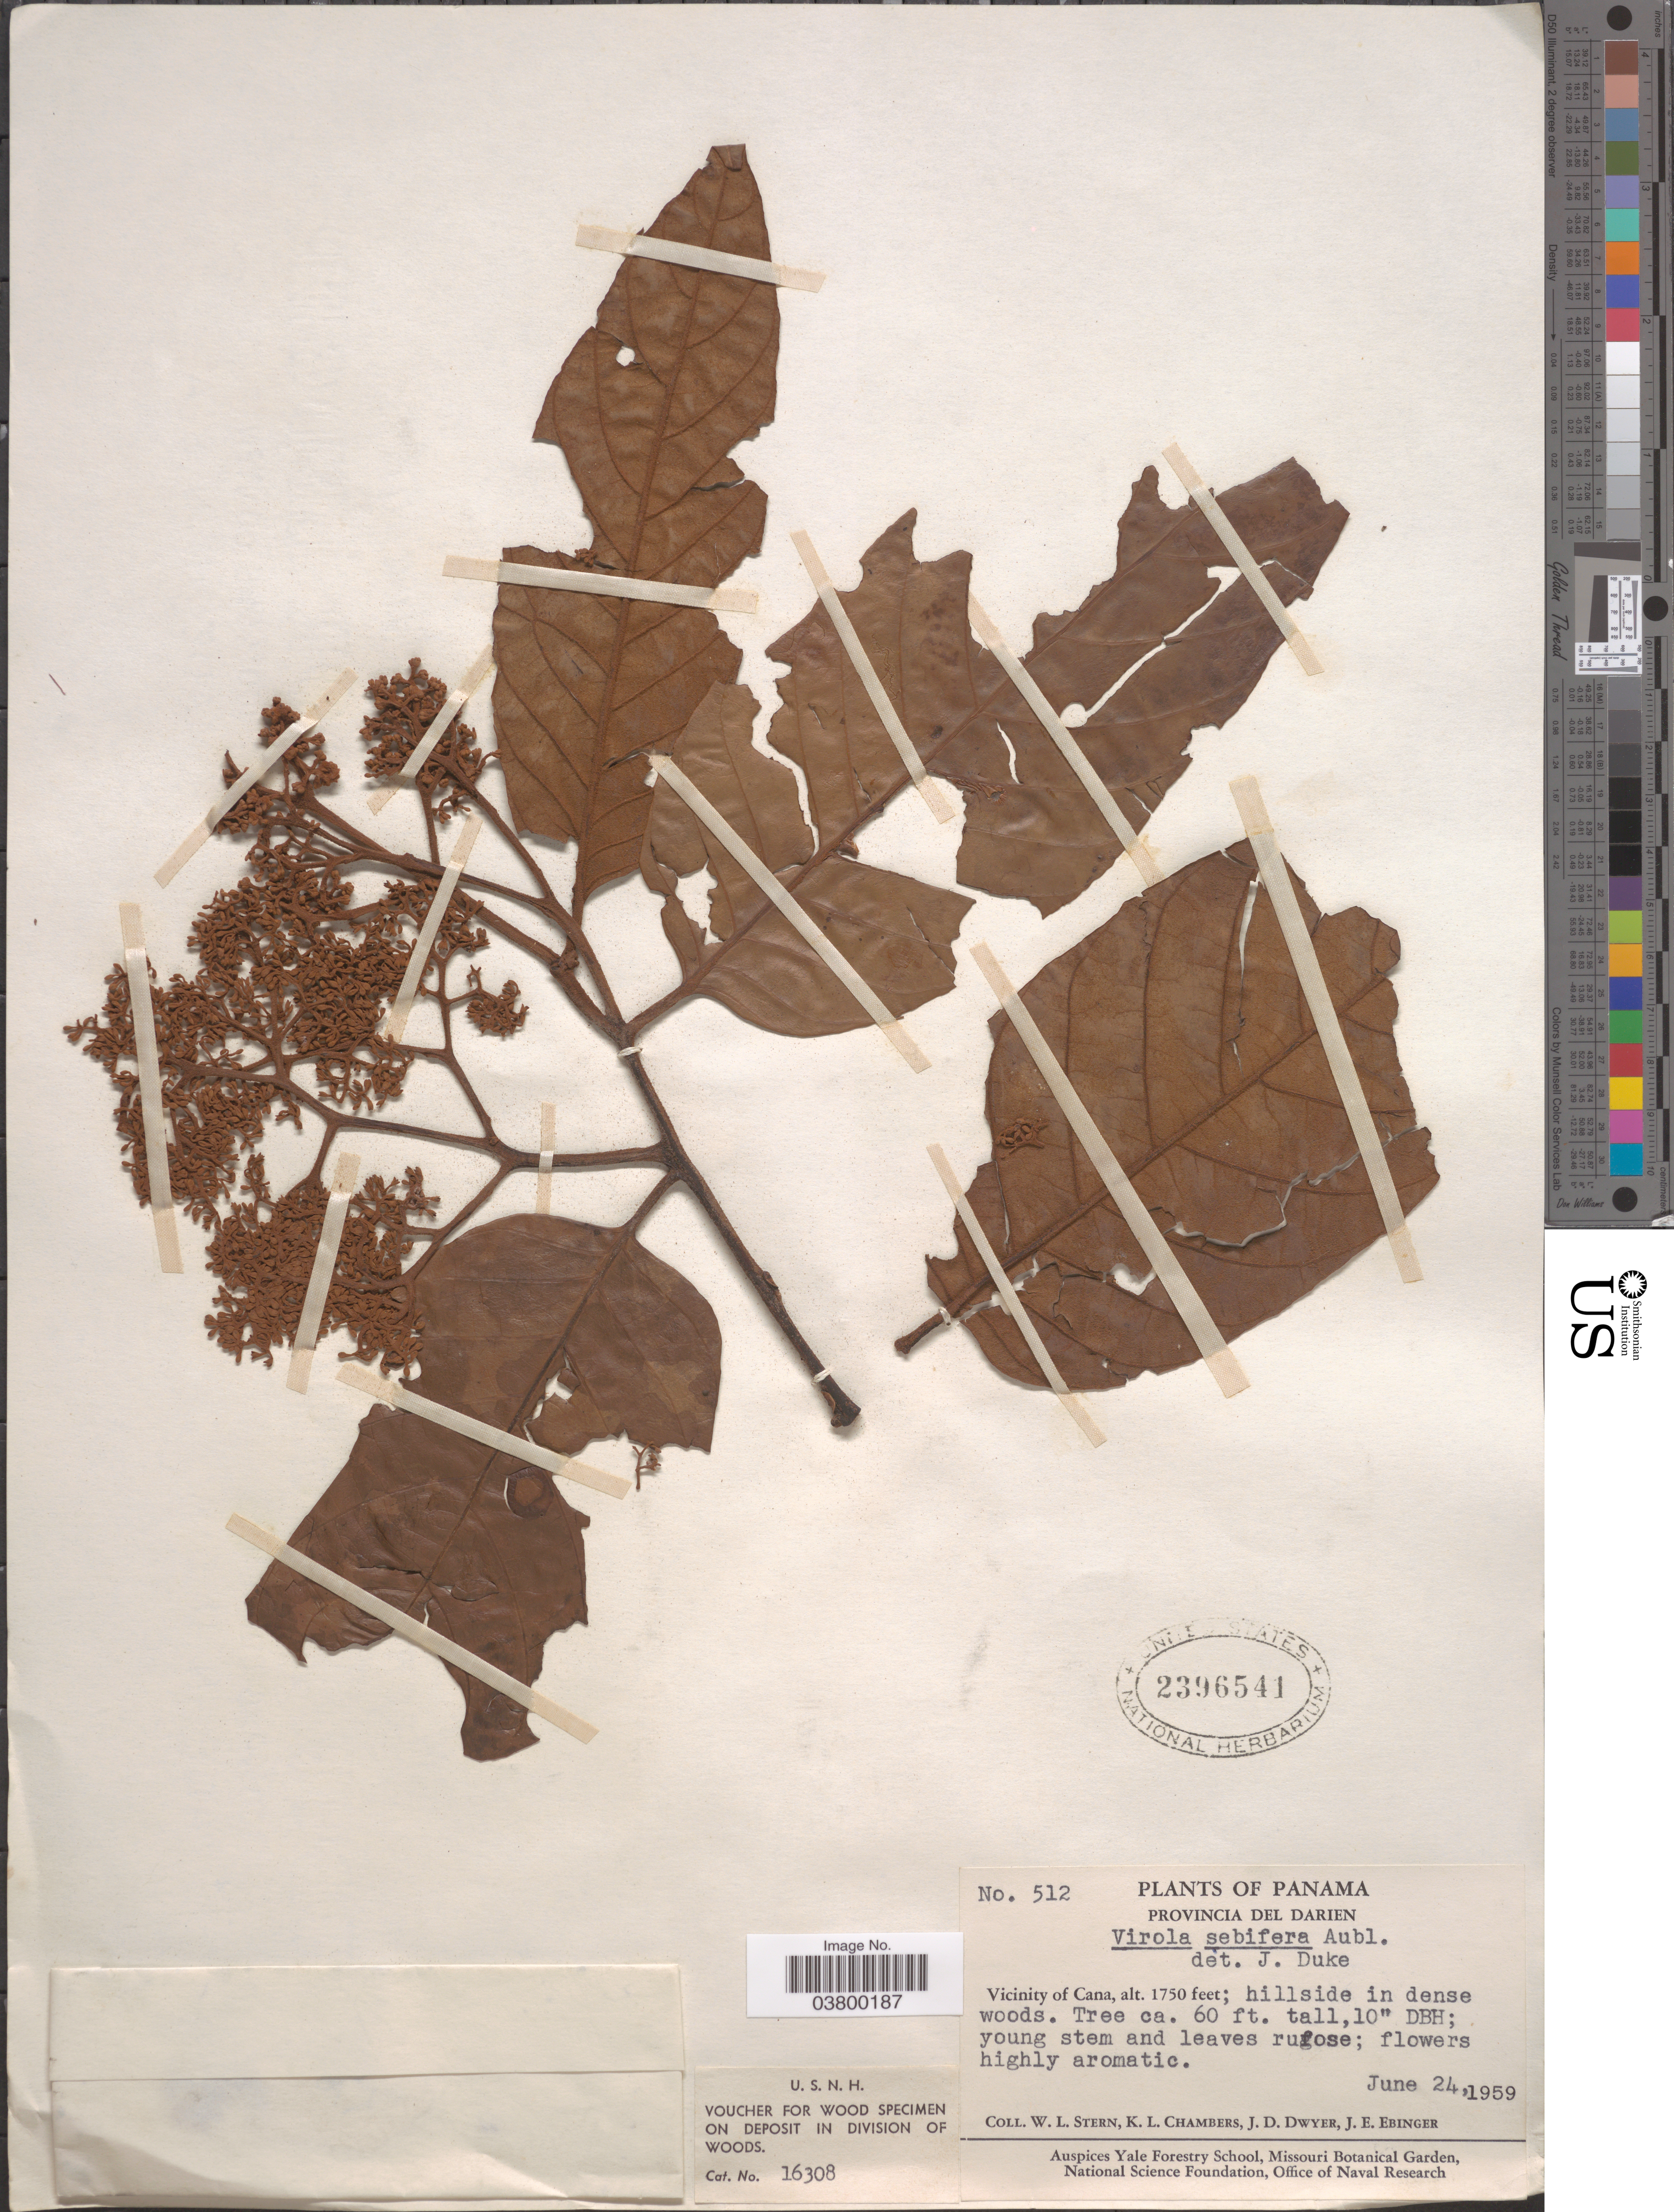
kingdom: Plantae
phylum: Tracheophyta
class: Magnoliopsida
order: Magnoliales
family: Myristicaceae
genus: Virola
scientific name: Virola sebifera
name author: Aubl.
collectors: W. L. Stern, K. Chambers, J. D. Dwyer & J. Ebinger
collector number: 512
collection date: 1959-06-24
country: Panama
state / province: Darien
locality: Vicinity of Cana.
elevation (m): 533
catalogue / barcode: US 2396541